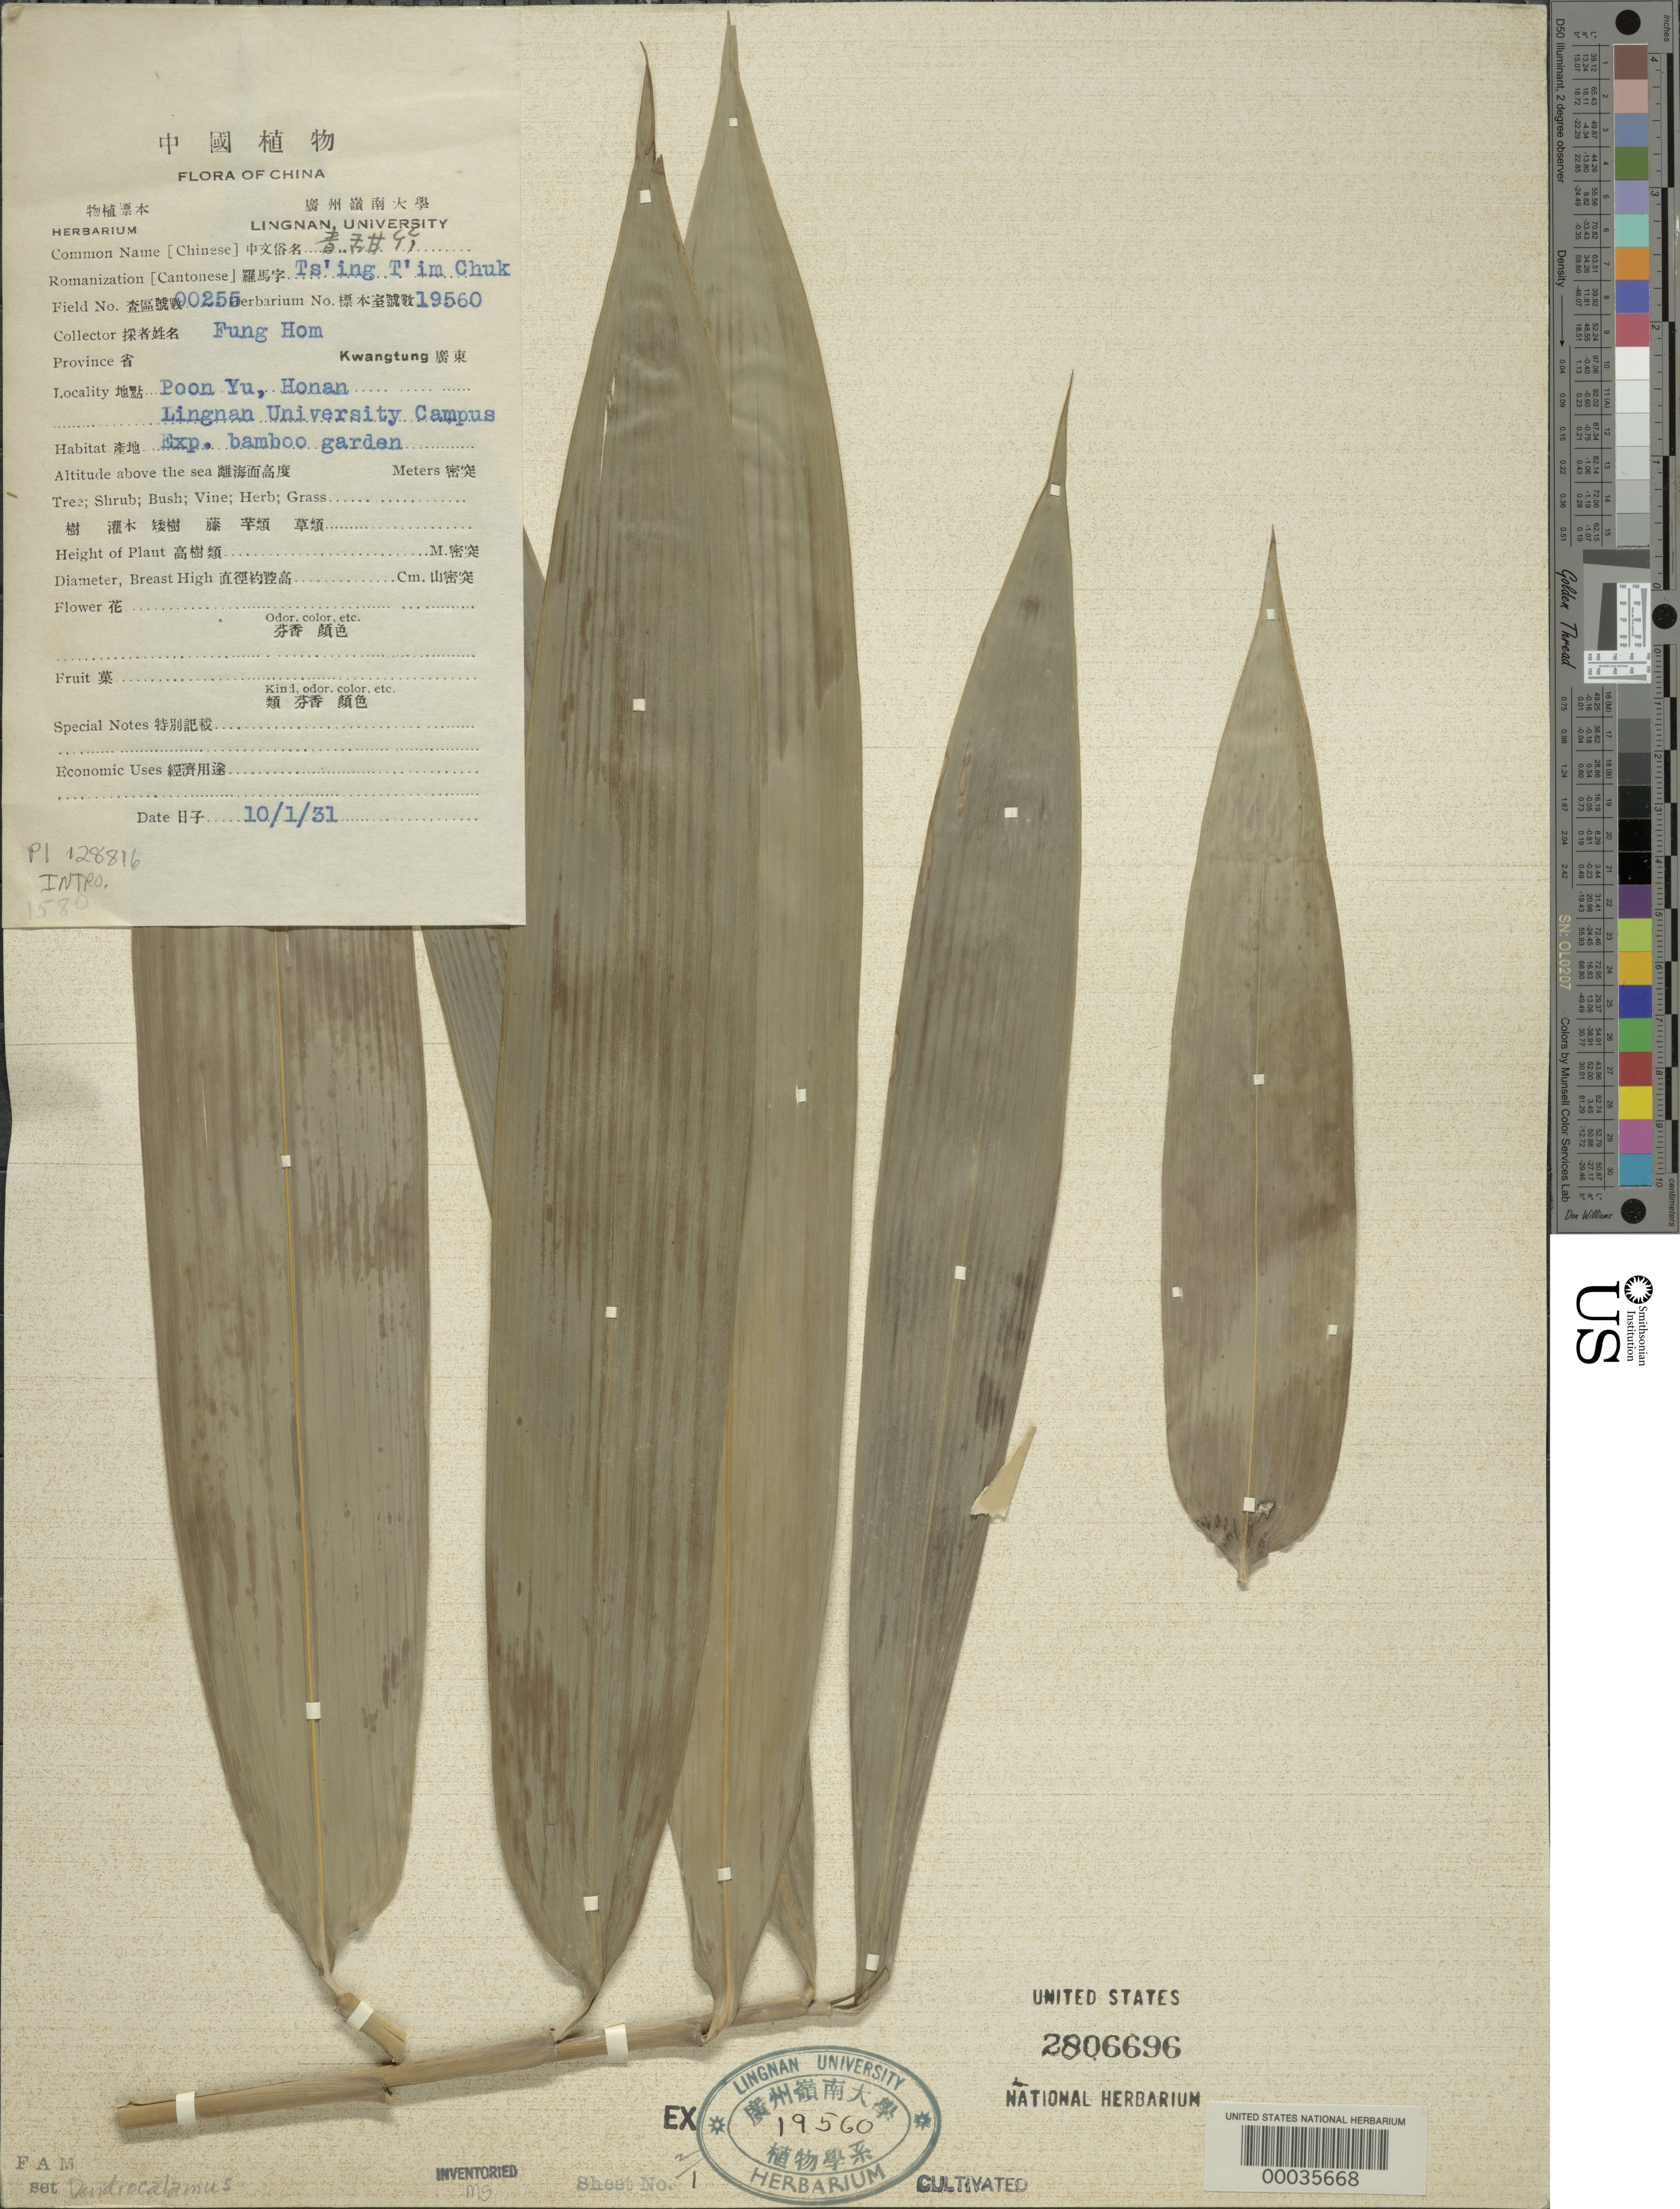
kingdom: Plantae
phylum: Tracheophyta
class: Liliopsida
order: Poales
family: Poaceae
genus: Dendrocalamus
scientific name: Dendrocalamus sp.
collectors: H. L. Fung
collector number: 255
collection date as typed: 10 Jan 1931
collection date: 1931-01-10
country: China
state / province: Guangdong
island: Honam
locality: Lingnan university bamboo garden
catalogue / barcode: US 2806696